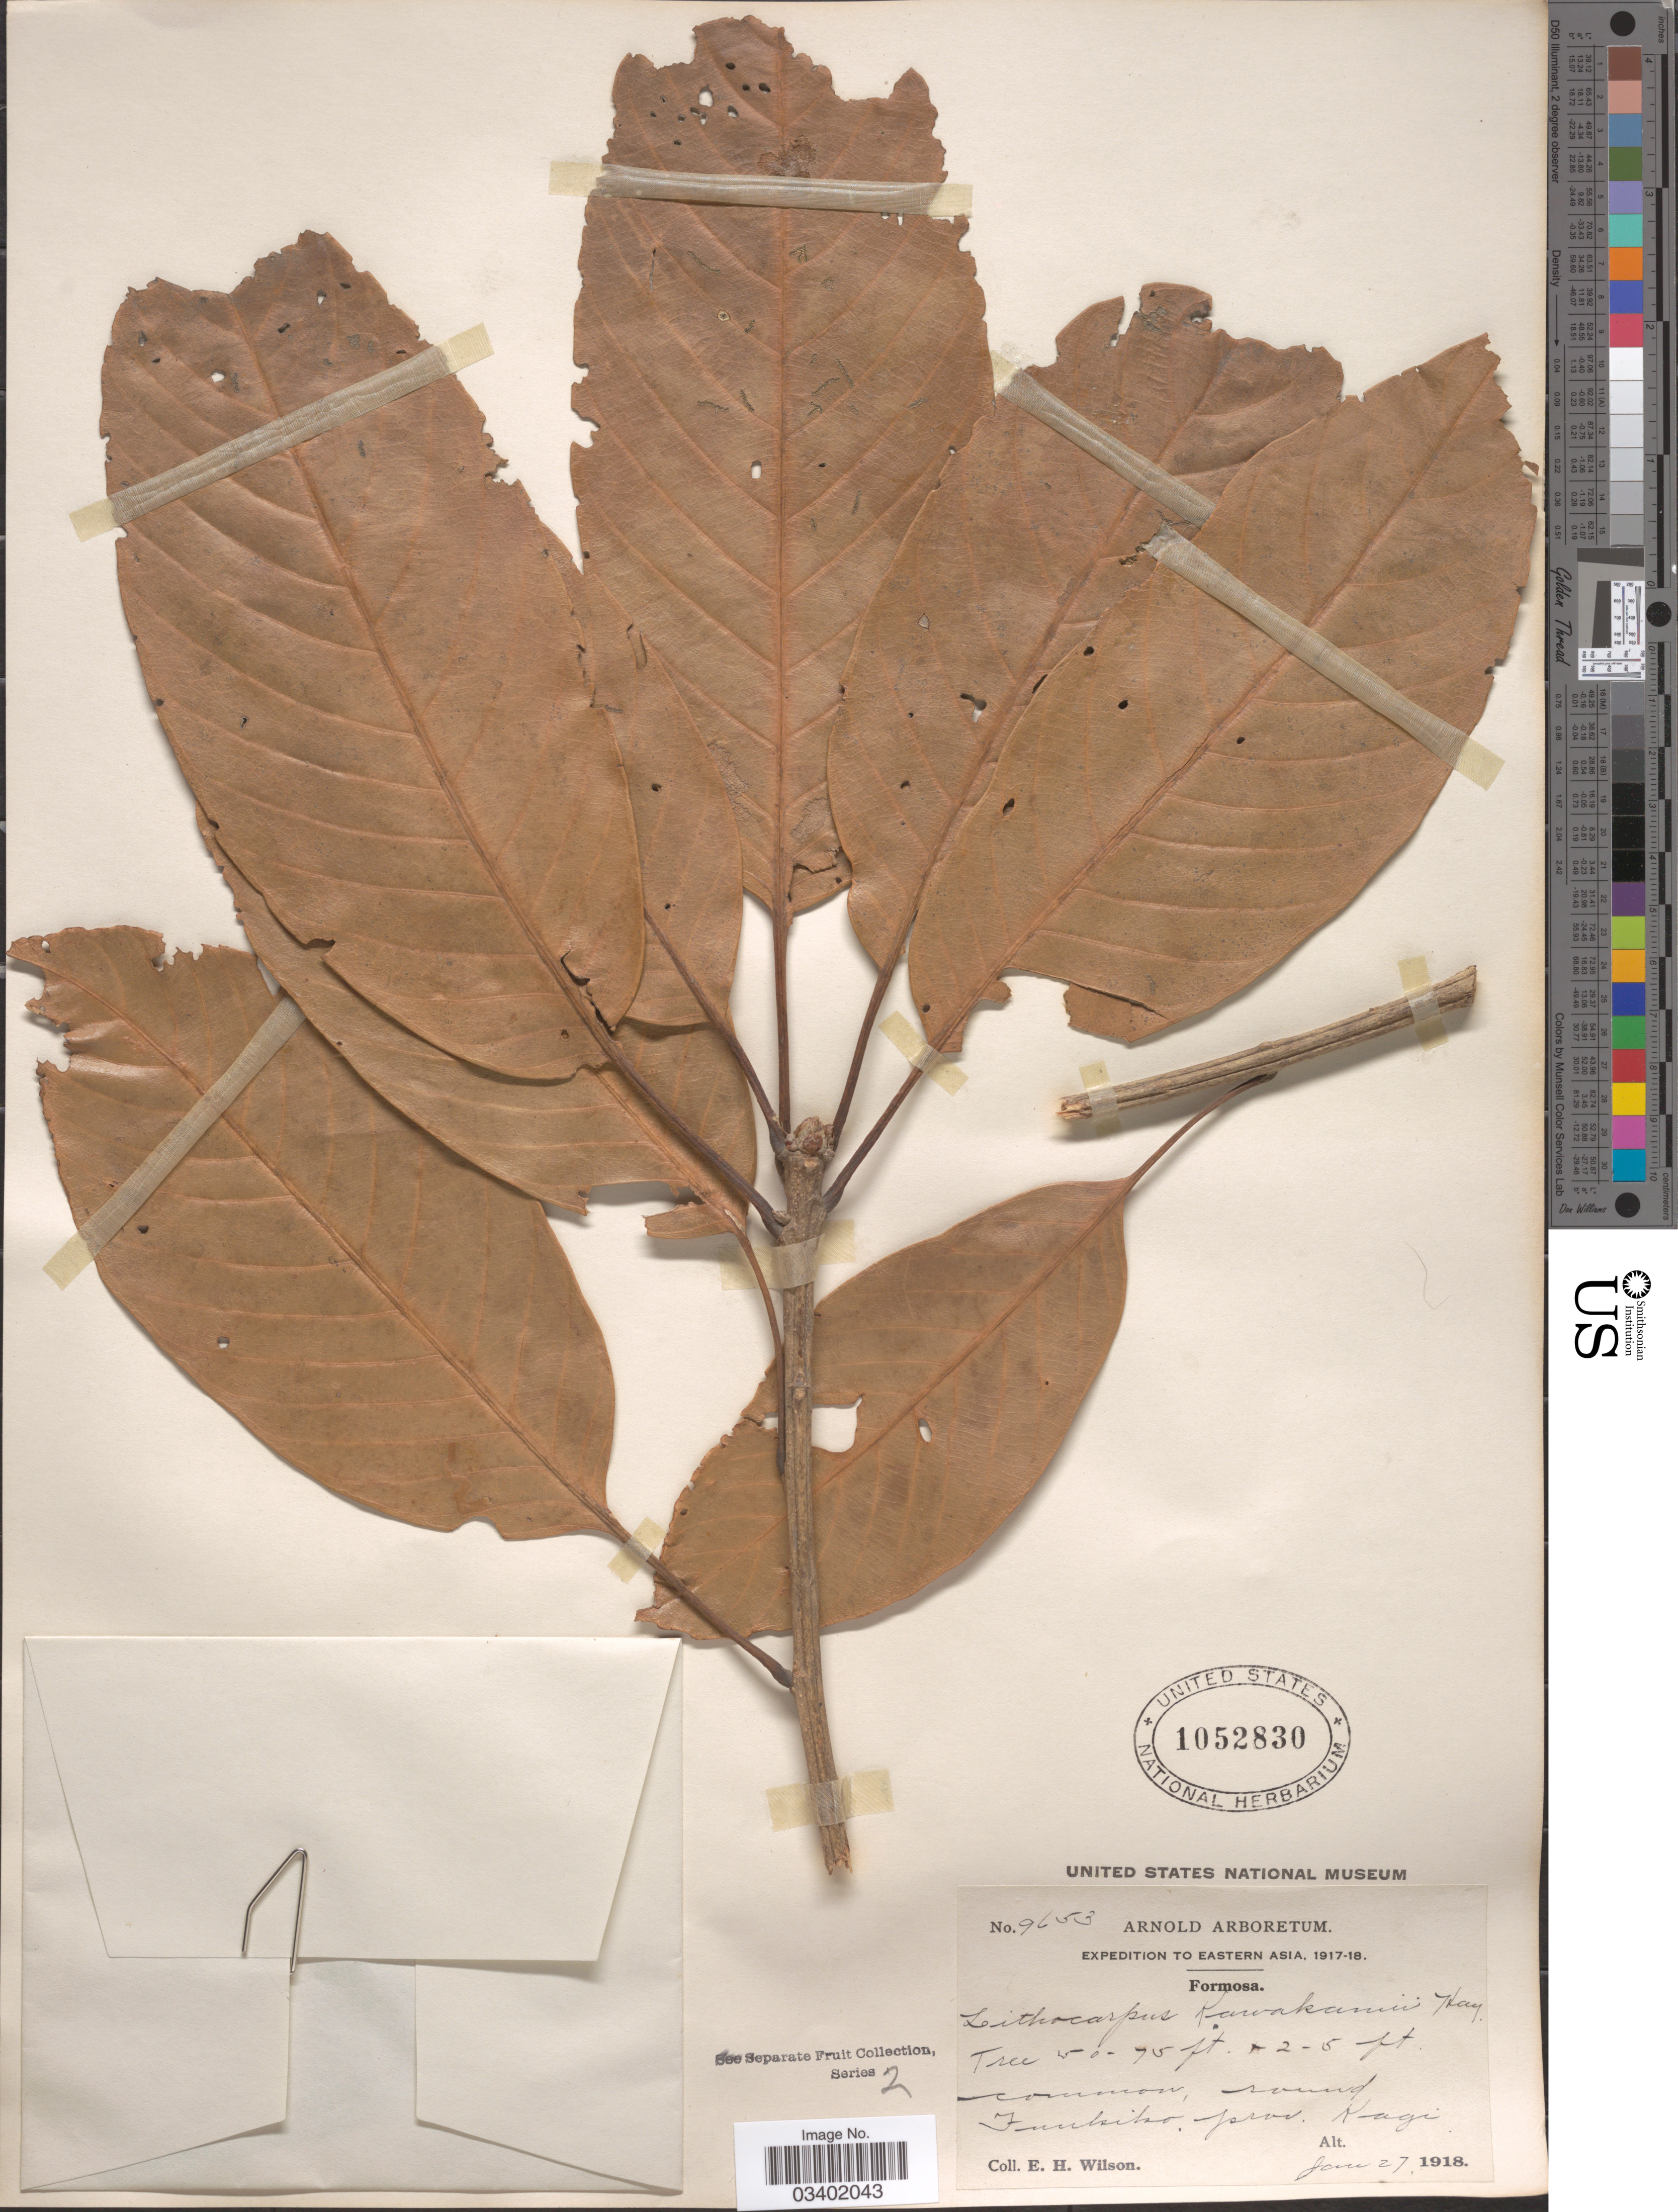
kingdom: Plantae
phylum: Tracheophyta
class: Magnoliopsida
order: Fagales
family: Fagaceae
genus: Lithocarpus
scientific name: Lithocarpus kawakamii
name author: (Hayata) Hayata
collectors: E. Wilson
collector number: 9653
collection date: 1918-01-27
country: Taiwan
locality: Eastern Asia. Formosa. Round Funkiko, Prov. Kagi.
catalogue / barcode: US 1052830